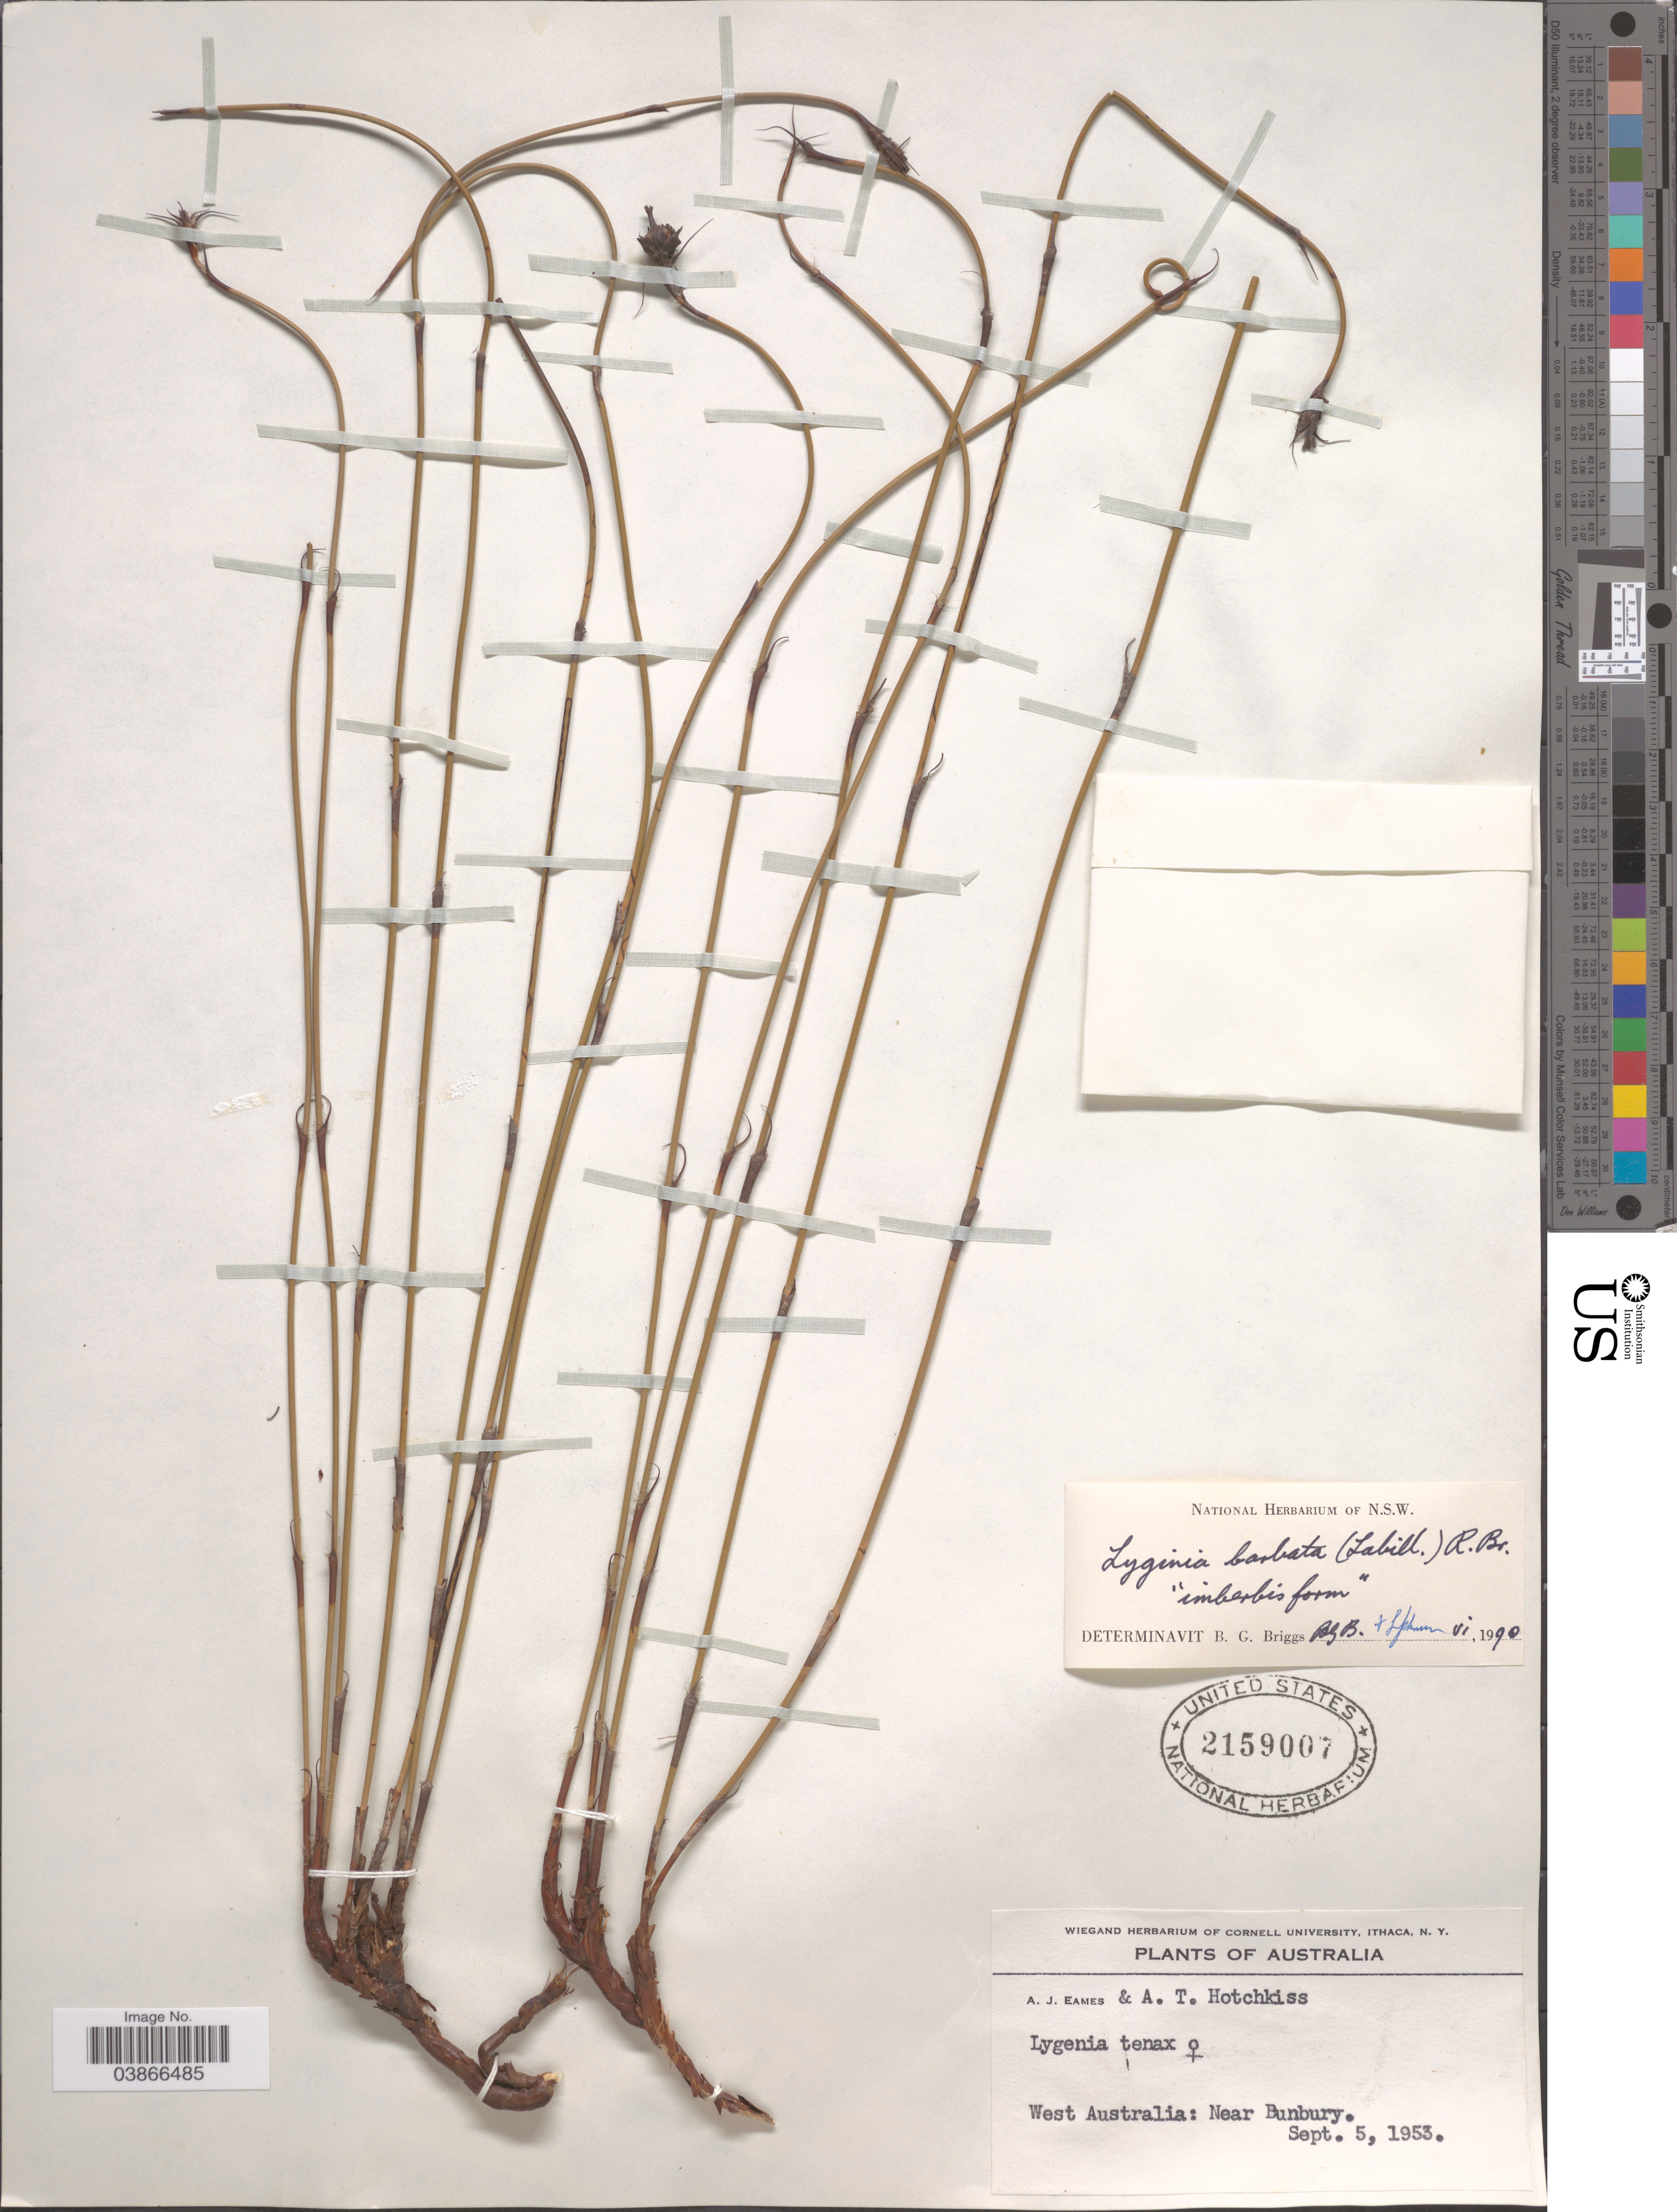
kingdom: Plantae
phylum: Tracheophyta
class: Liliopsida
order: Poales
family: Restionaceae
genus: Lyginia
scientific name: Lyginia barbata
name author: R. Br.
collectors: A. J. Eames & A. Hotchkiss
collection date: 1953-09-05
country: Australia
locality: West Australia: Near Bunburry.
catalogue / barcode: US 2159007